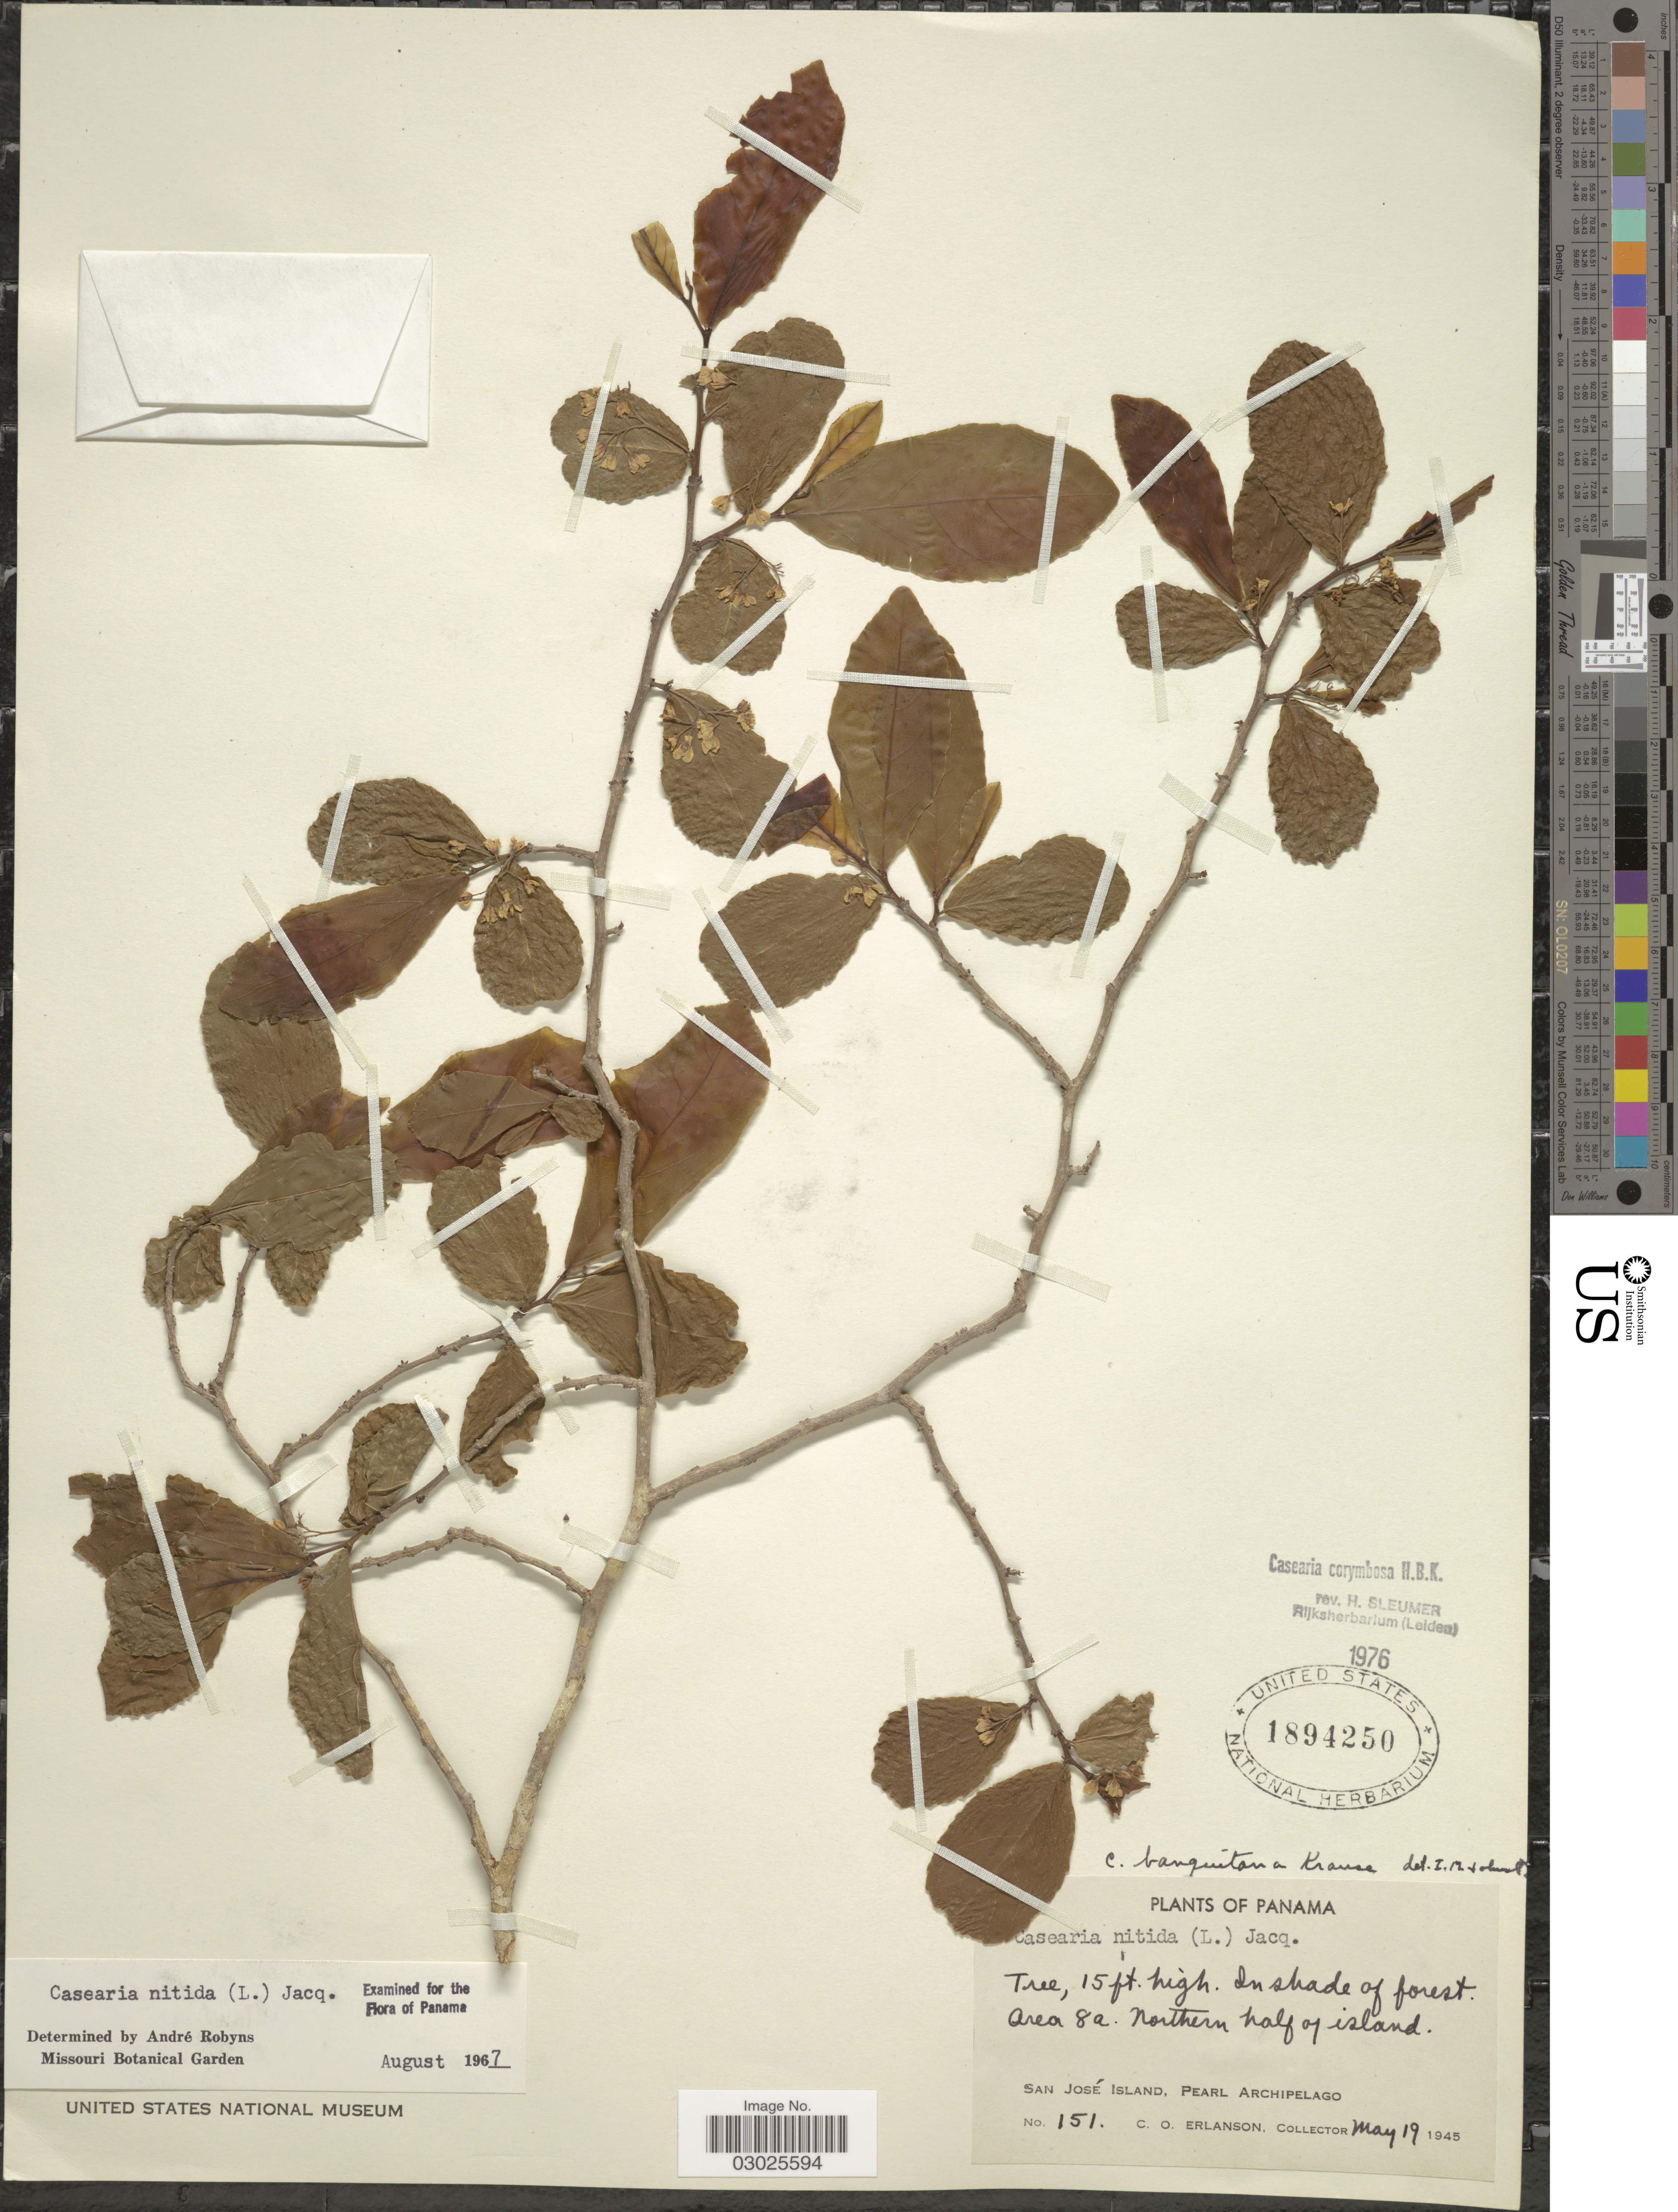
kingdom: Plantae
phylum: Tracheophyta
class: Magnoliopsida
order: Malpighiales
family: Salicaceae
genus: Casearia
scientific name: Casearia corymbosa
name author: Kunth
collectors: C. O. Erlanson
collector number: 151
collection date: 1945-05-19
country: Panama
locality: In shade of forest Area 8a. Northern half of island. San José Island, Pearl Archipelago.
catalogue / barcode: US 1894250